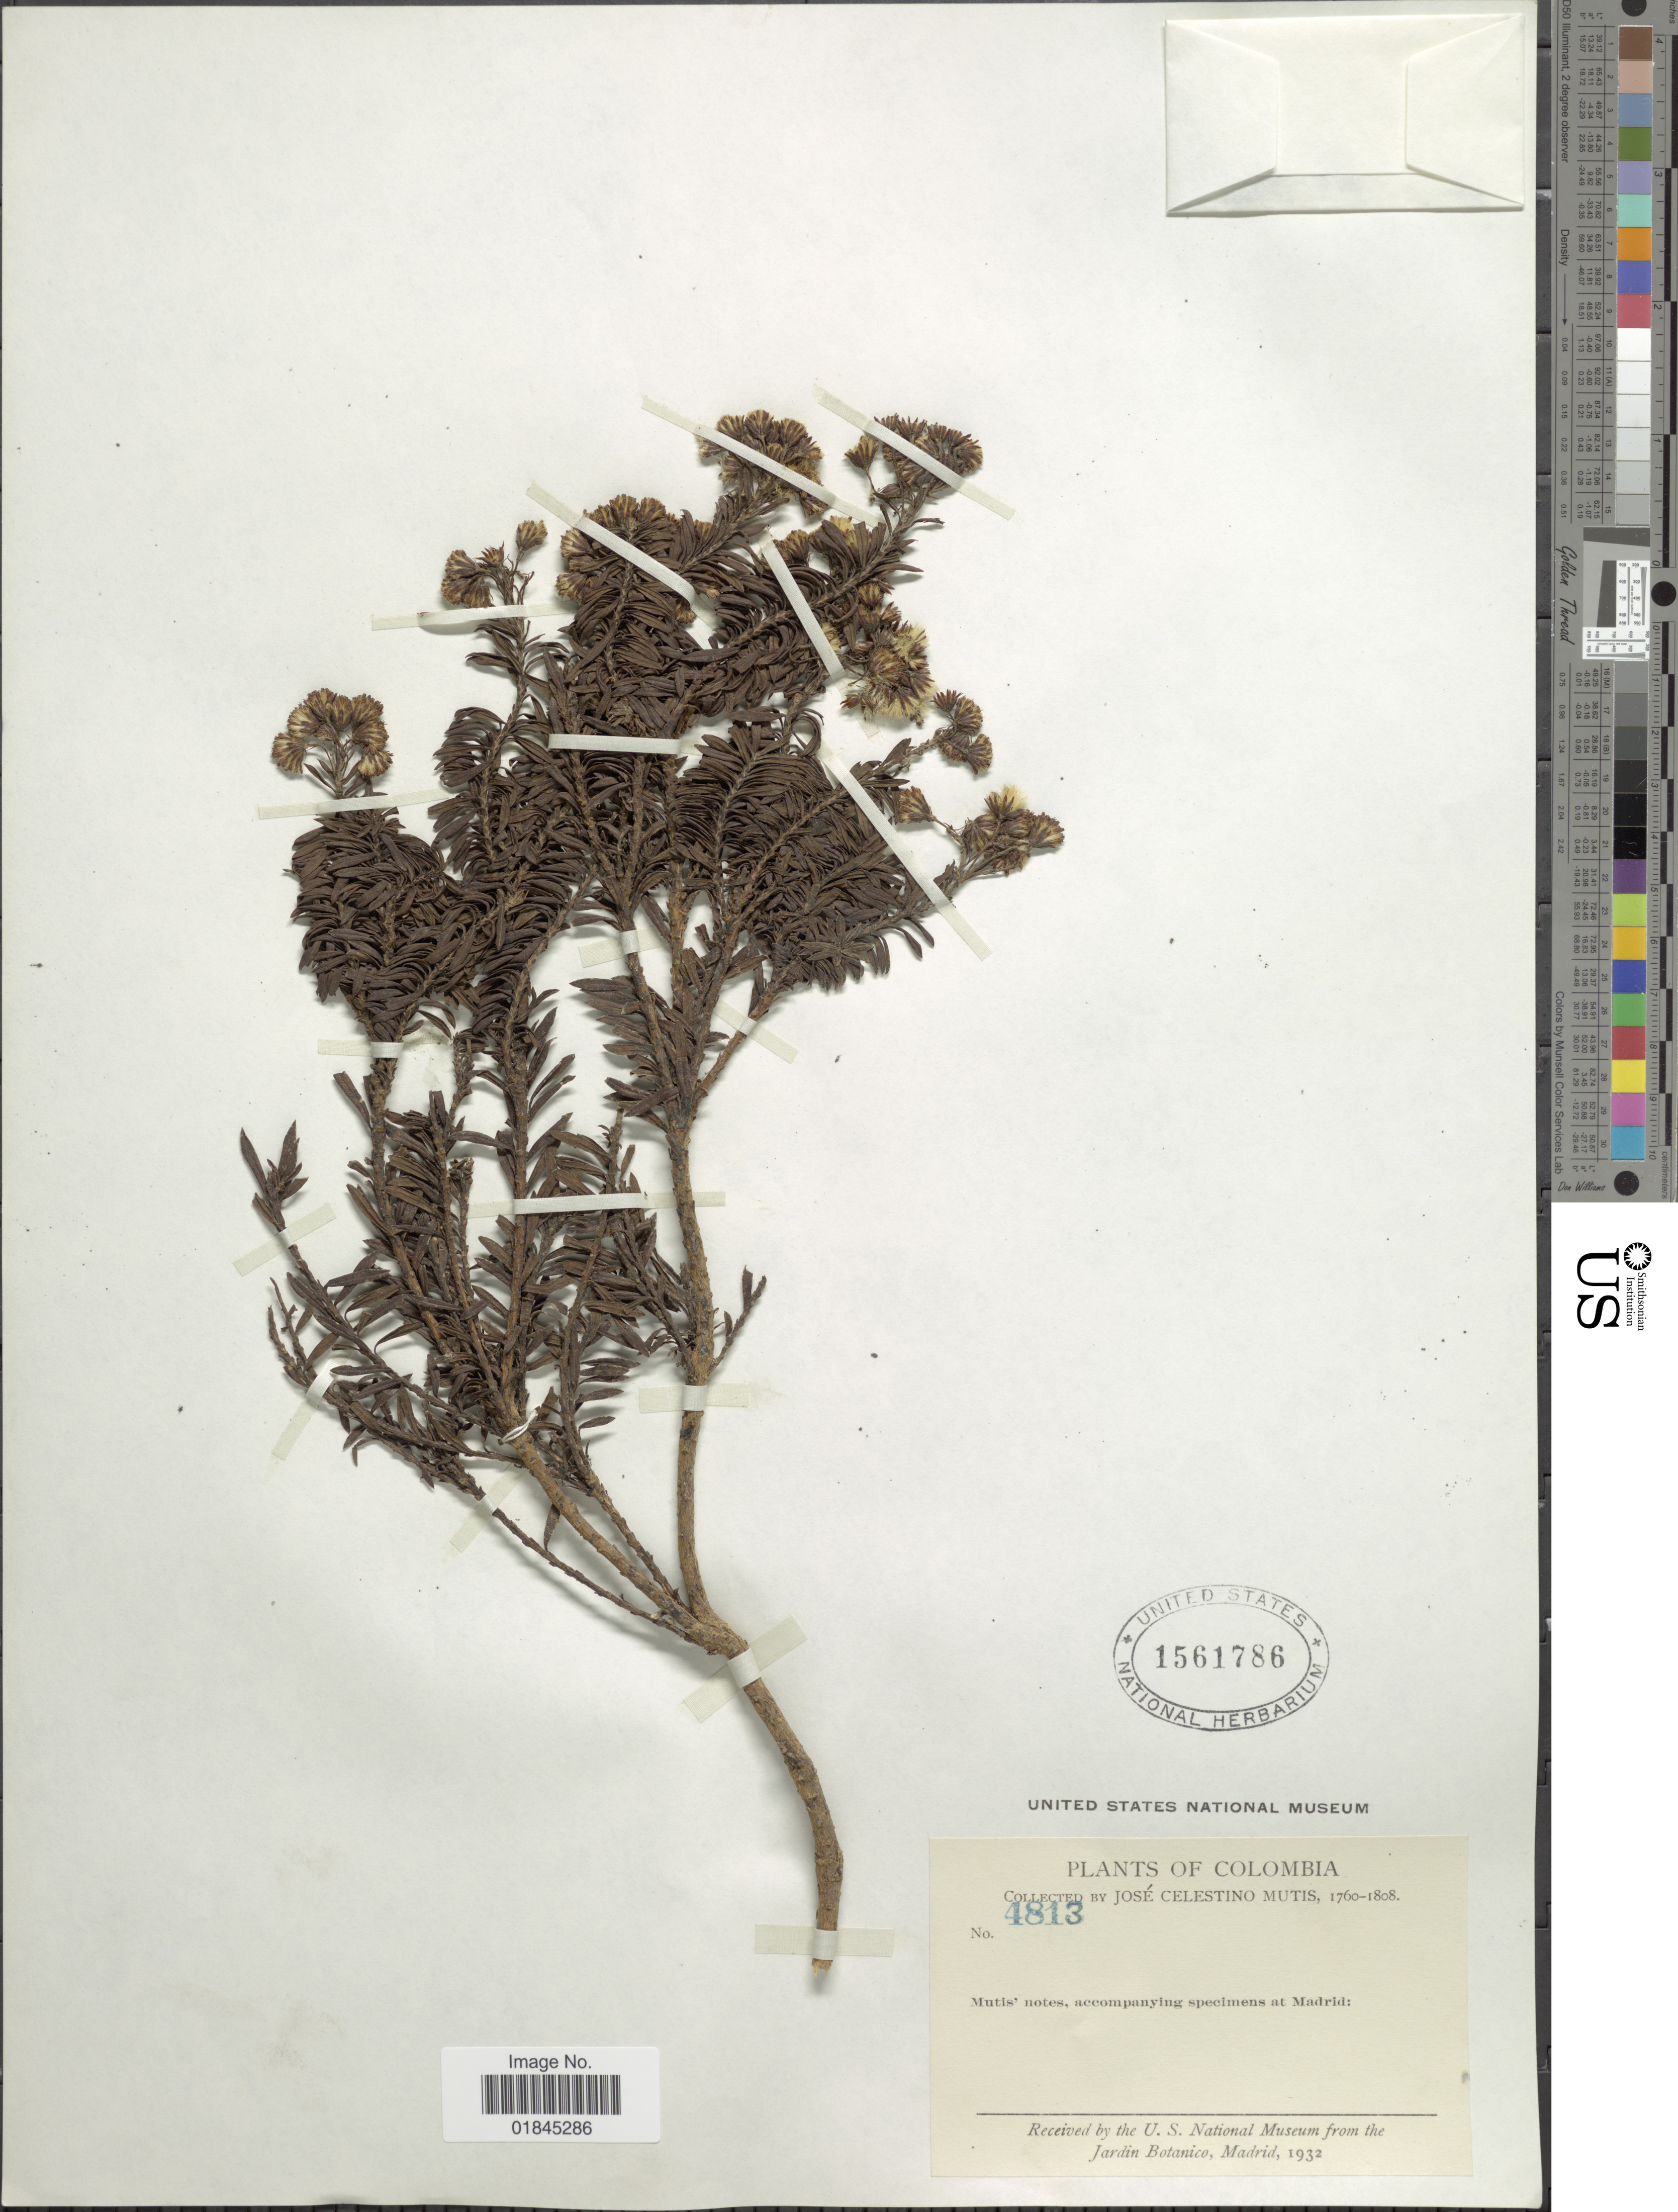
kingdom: Plantae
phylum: Tracheophyta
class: Magnoliopsida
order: Asterales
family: Asteraceae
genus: Pentacalia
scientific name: Pentacalia corymbosa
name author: (Benth.) Cuatrec.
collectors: J. C. B. Mutis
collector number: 4813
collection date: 1760/1808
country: Colombia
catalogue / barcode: US 1561786